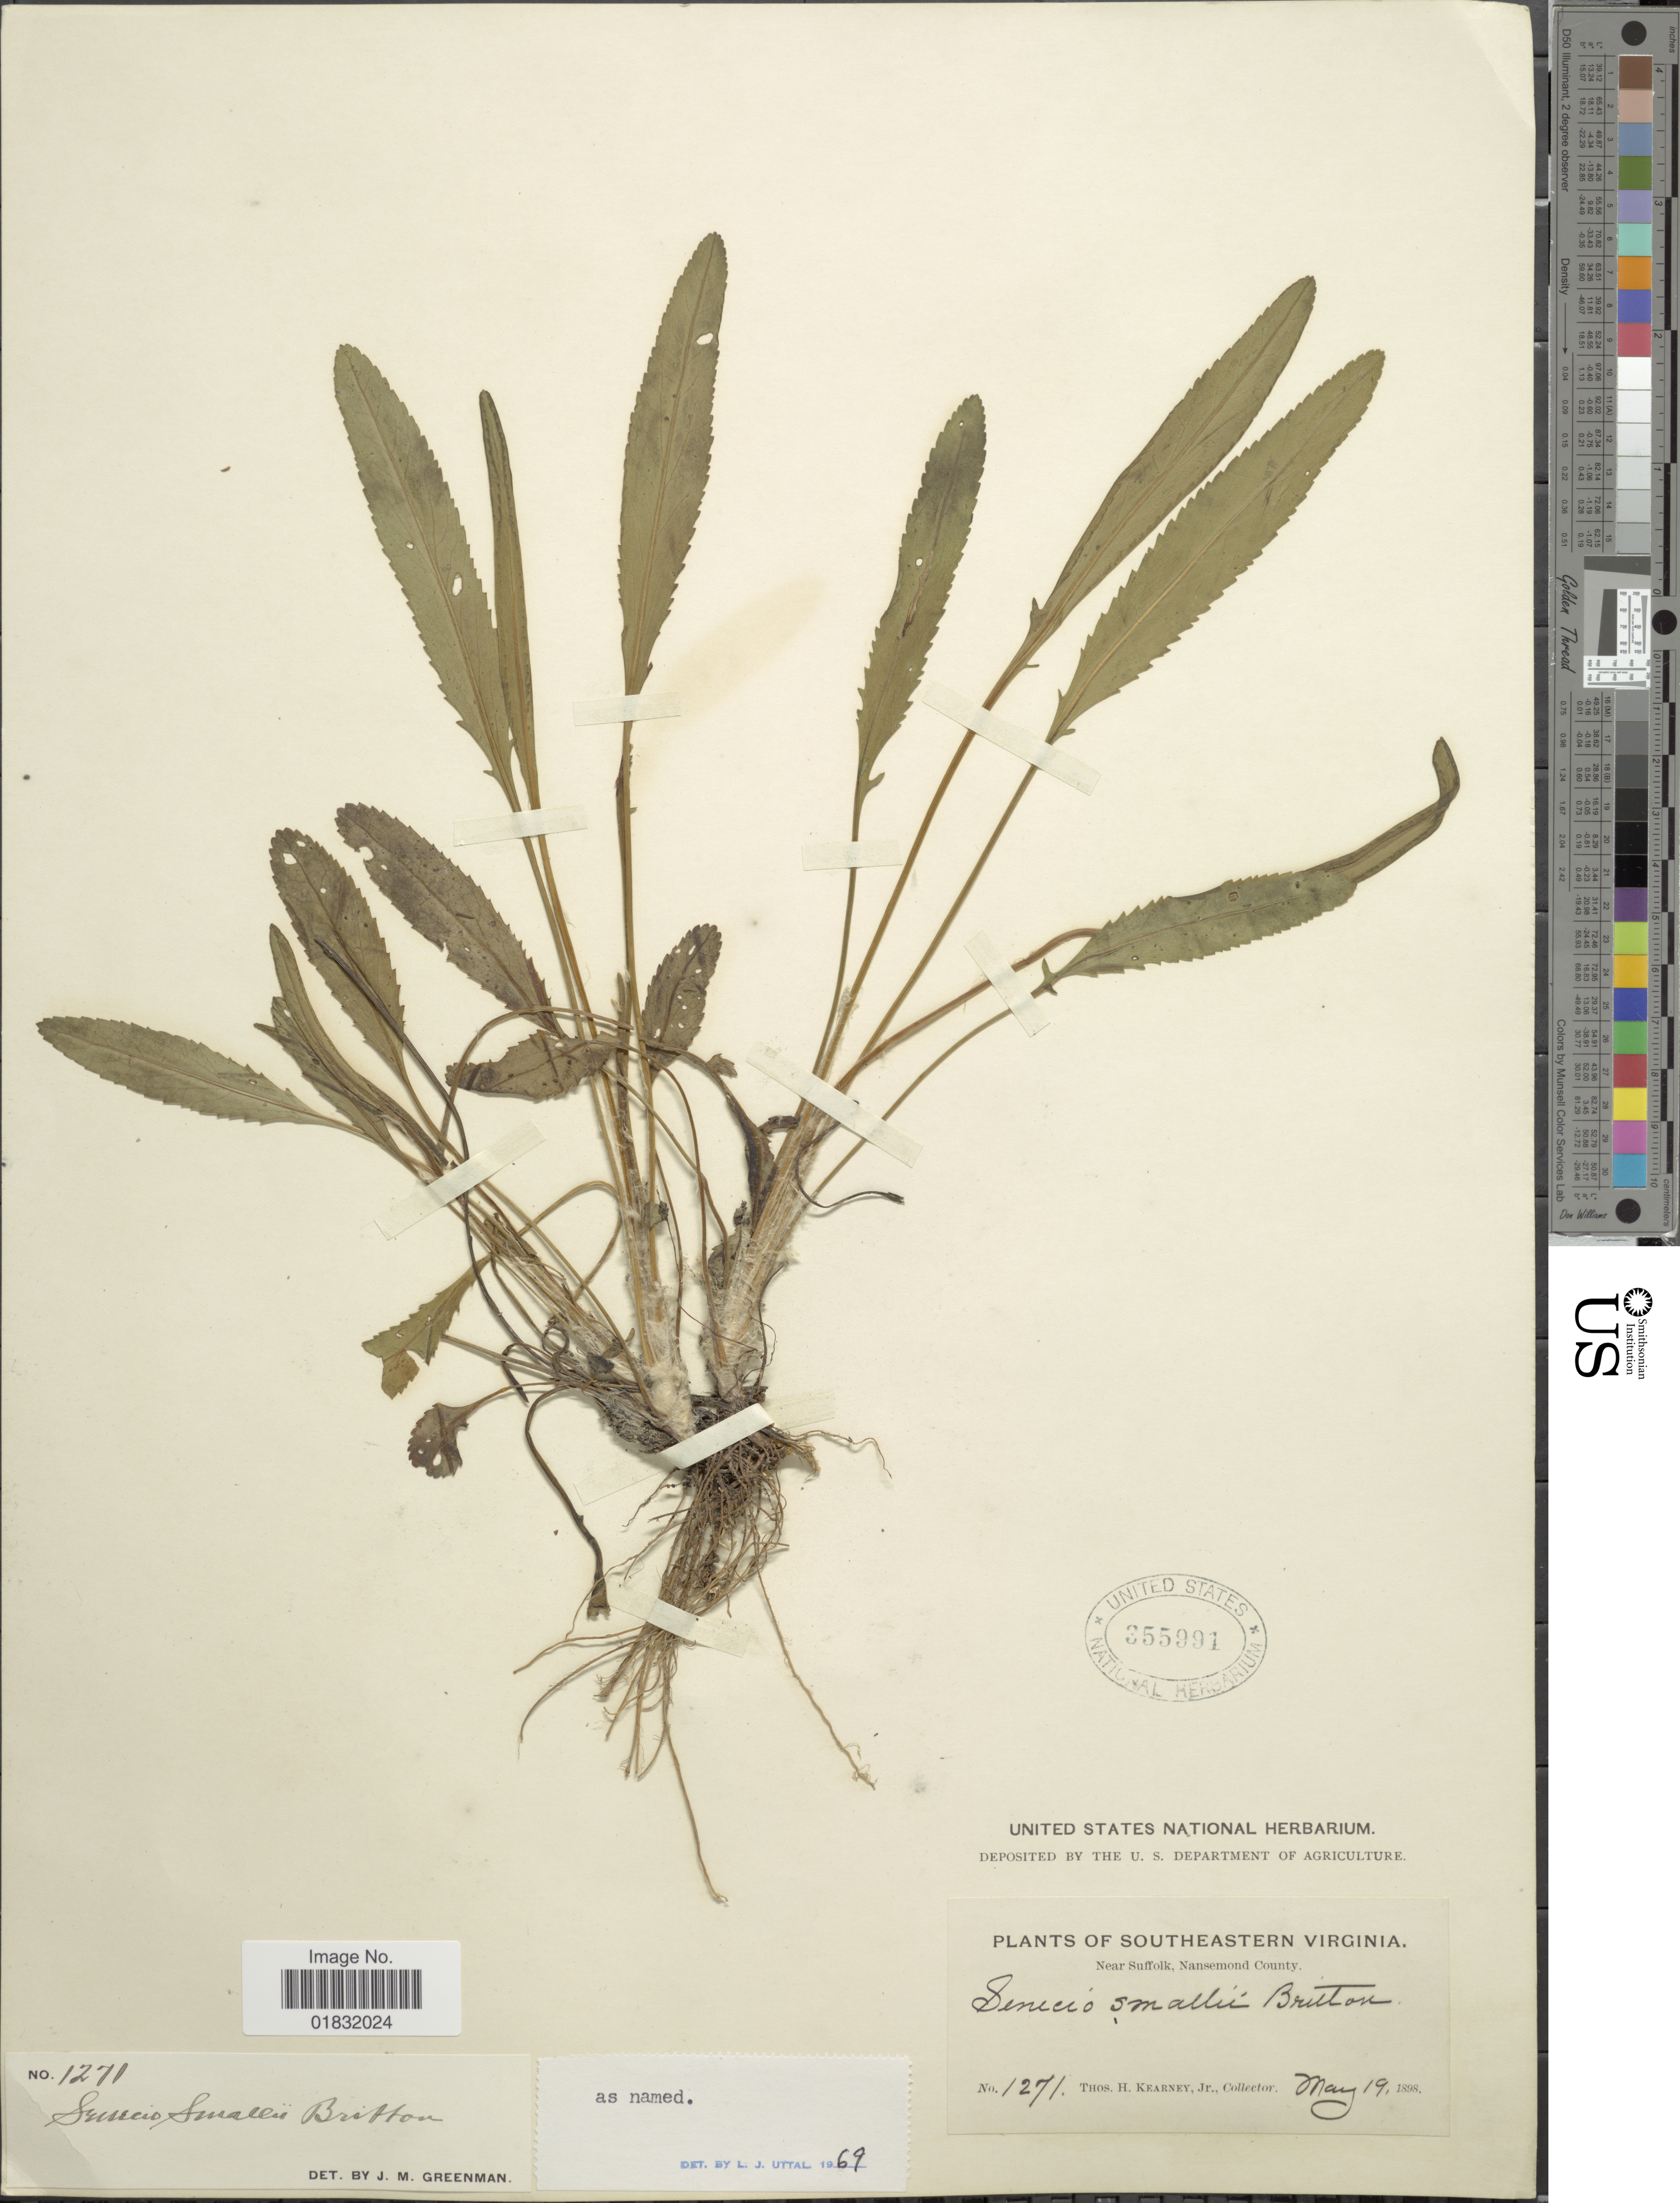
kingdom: Plantae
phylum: Tracheophyta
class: Magnoliopsida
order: Asterales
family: Asteraceae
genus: Packera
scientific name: Packera smallii Britton comb ined.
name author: Britton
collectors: T. H. Kearney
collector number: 1271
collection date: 1898-05-19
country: United States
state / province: Virginia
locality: Southern Virginia, near Suffolk, Nansemond County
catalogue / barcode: US 355991